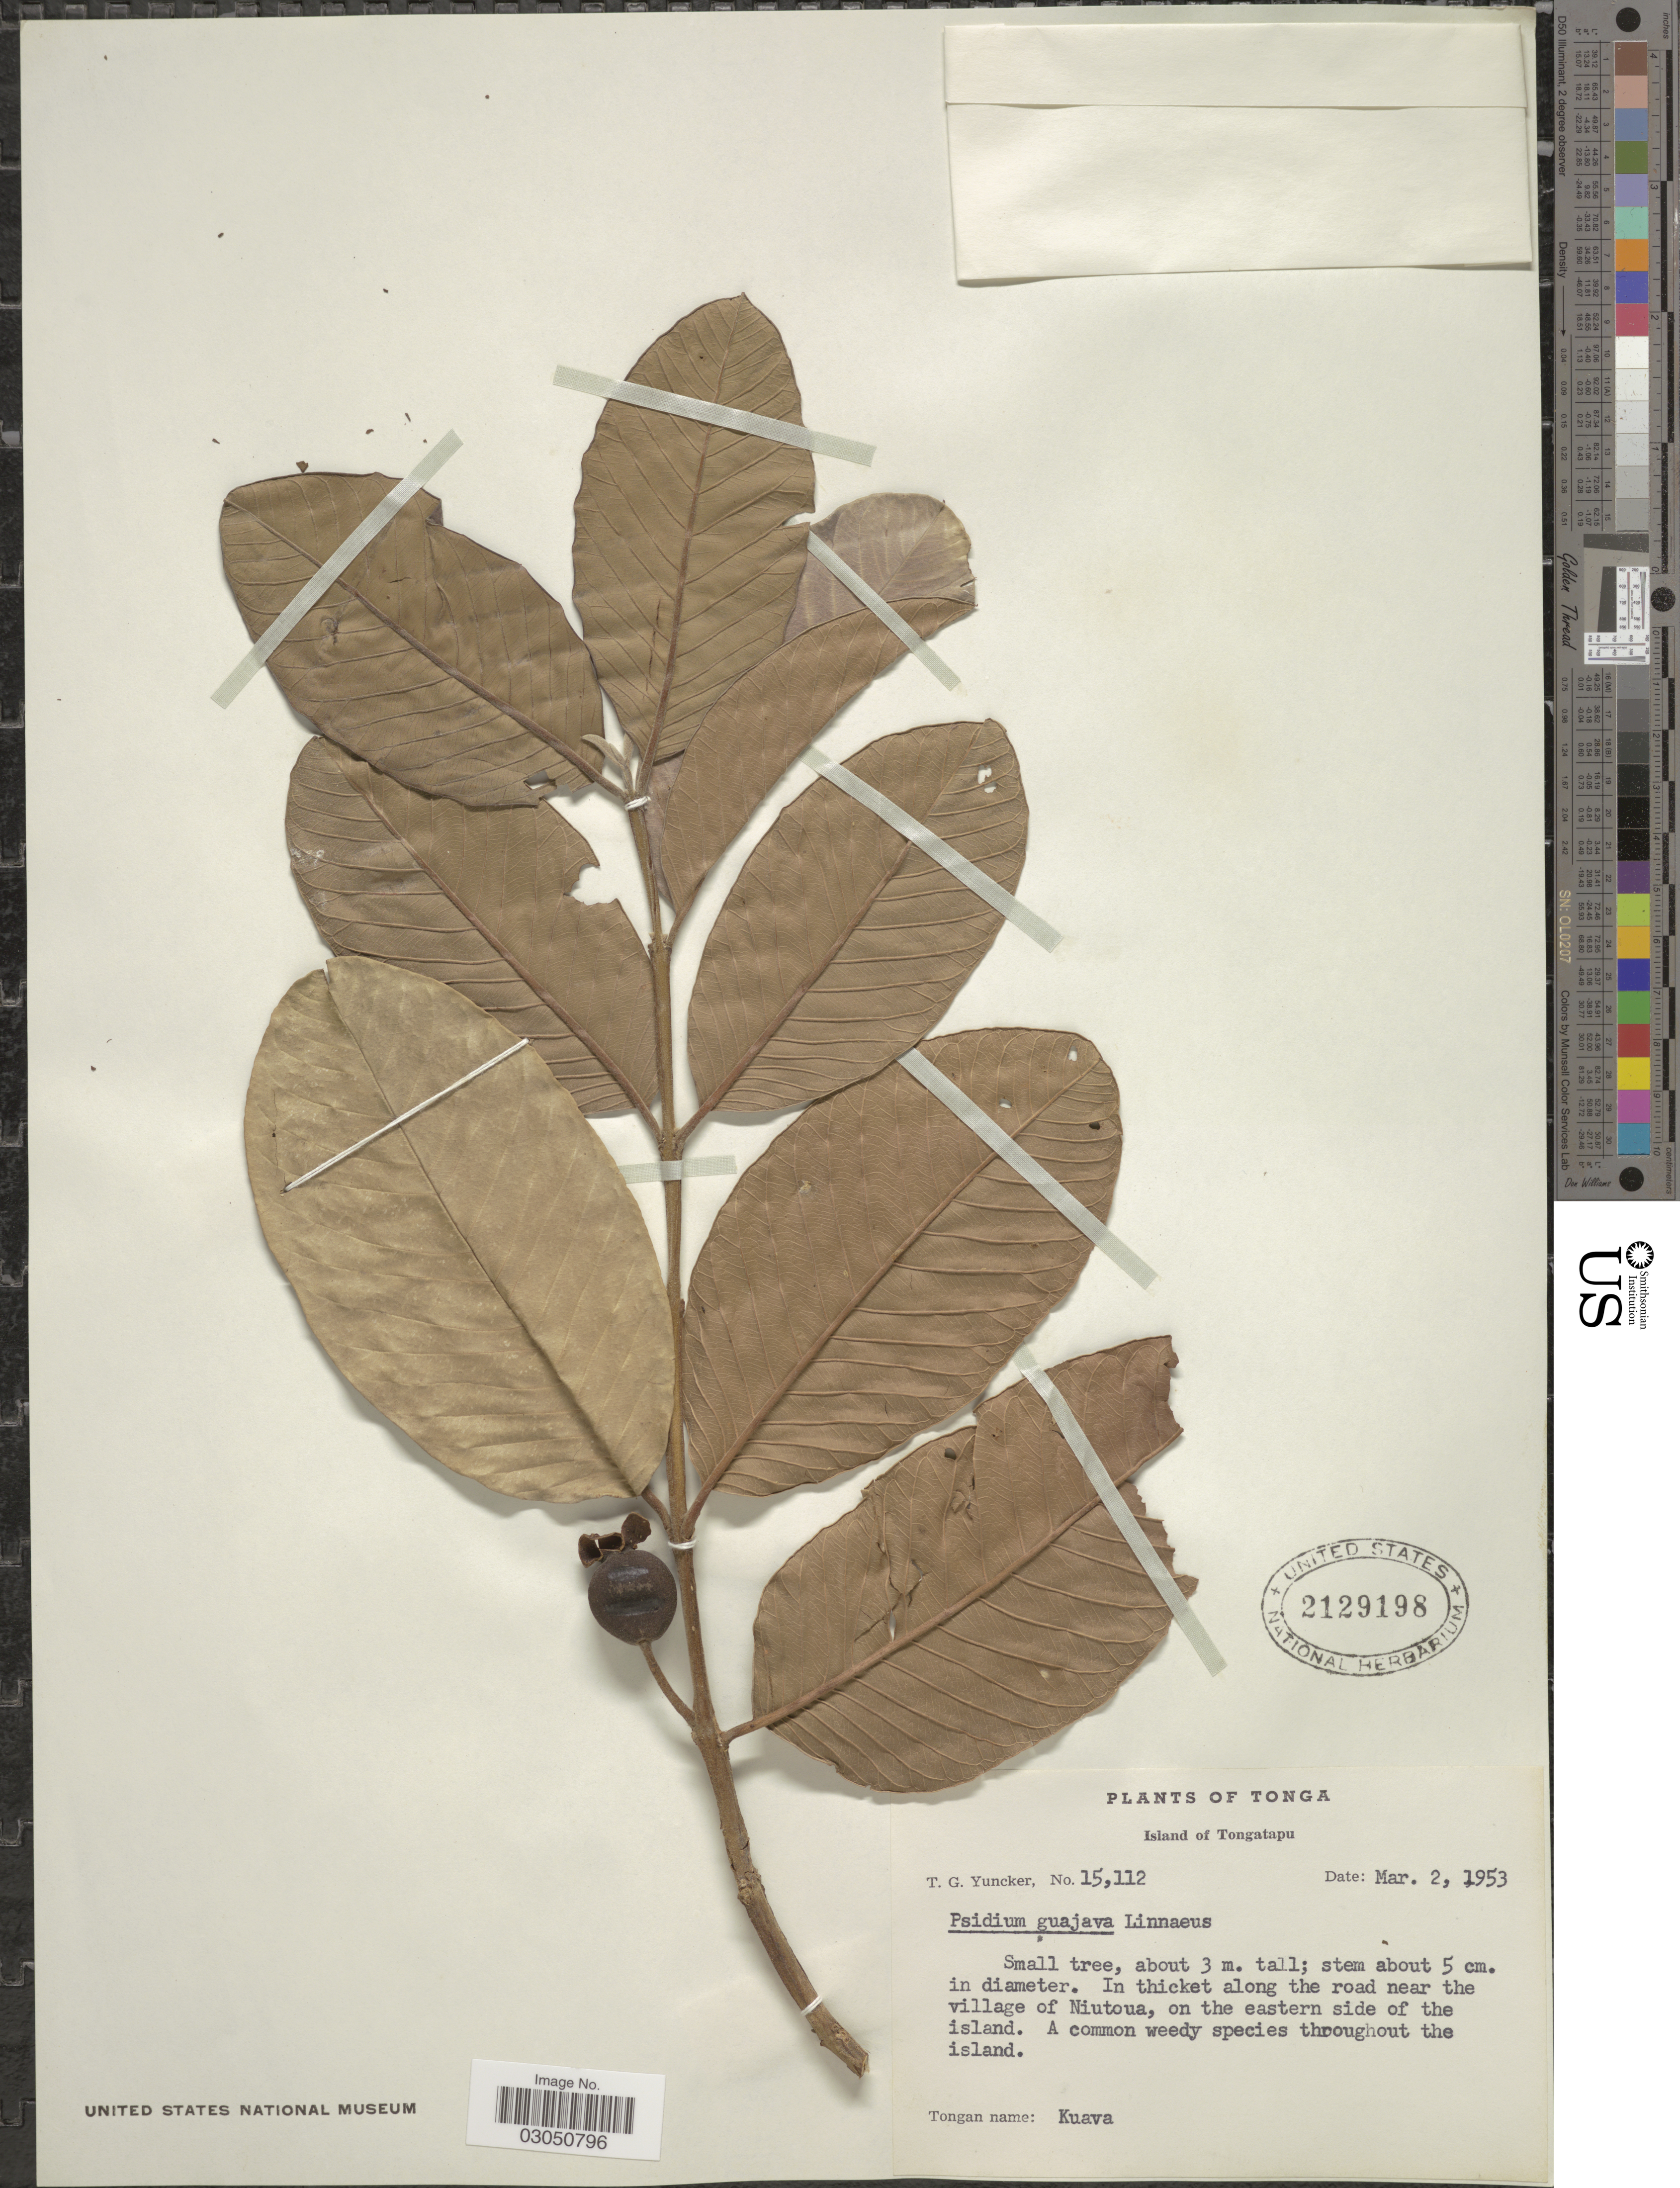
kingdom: Plantae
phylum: Tracheophyta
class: Magnoliopsida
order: Myrtales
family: Myrtaceae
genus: Psidium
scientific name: Psidium guajava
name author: L.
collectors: T. G. Yuncker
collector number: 15112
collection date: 1953-03-02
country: Tonga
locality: Island of Tongatapu. In thicket along the road near the village of Niutoua, on the eastern side of the island.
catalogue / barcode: US 2129198